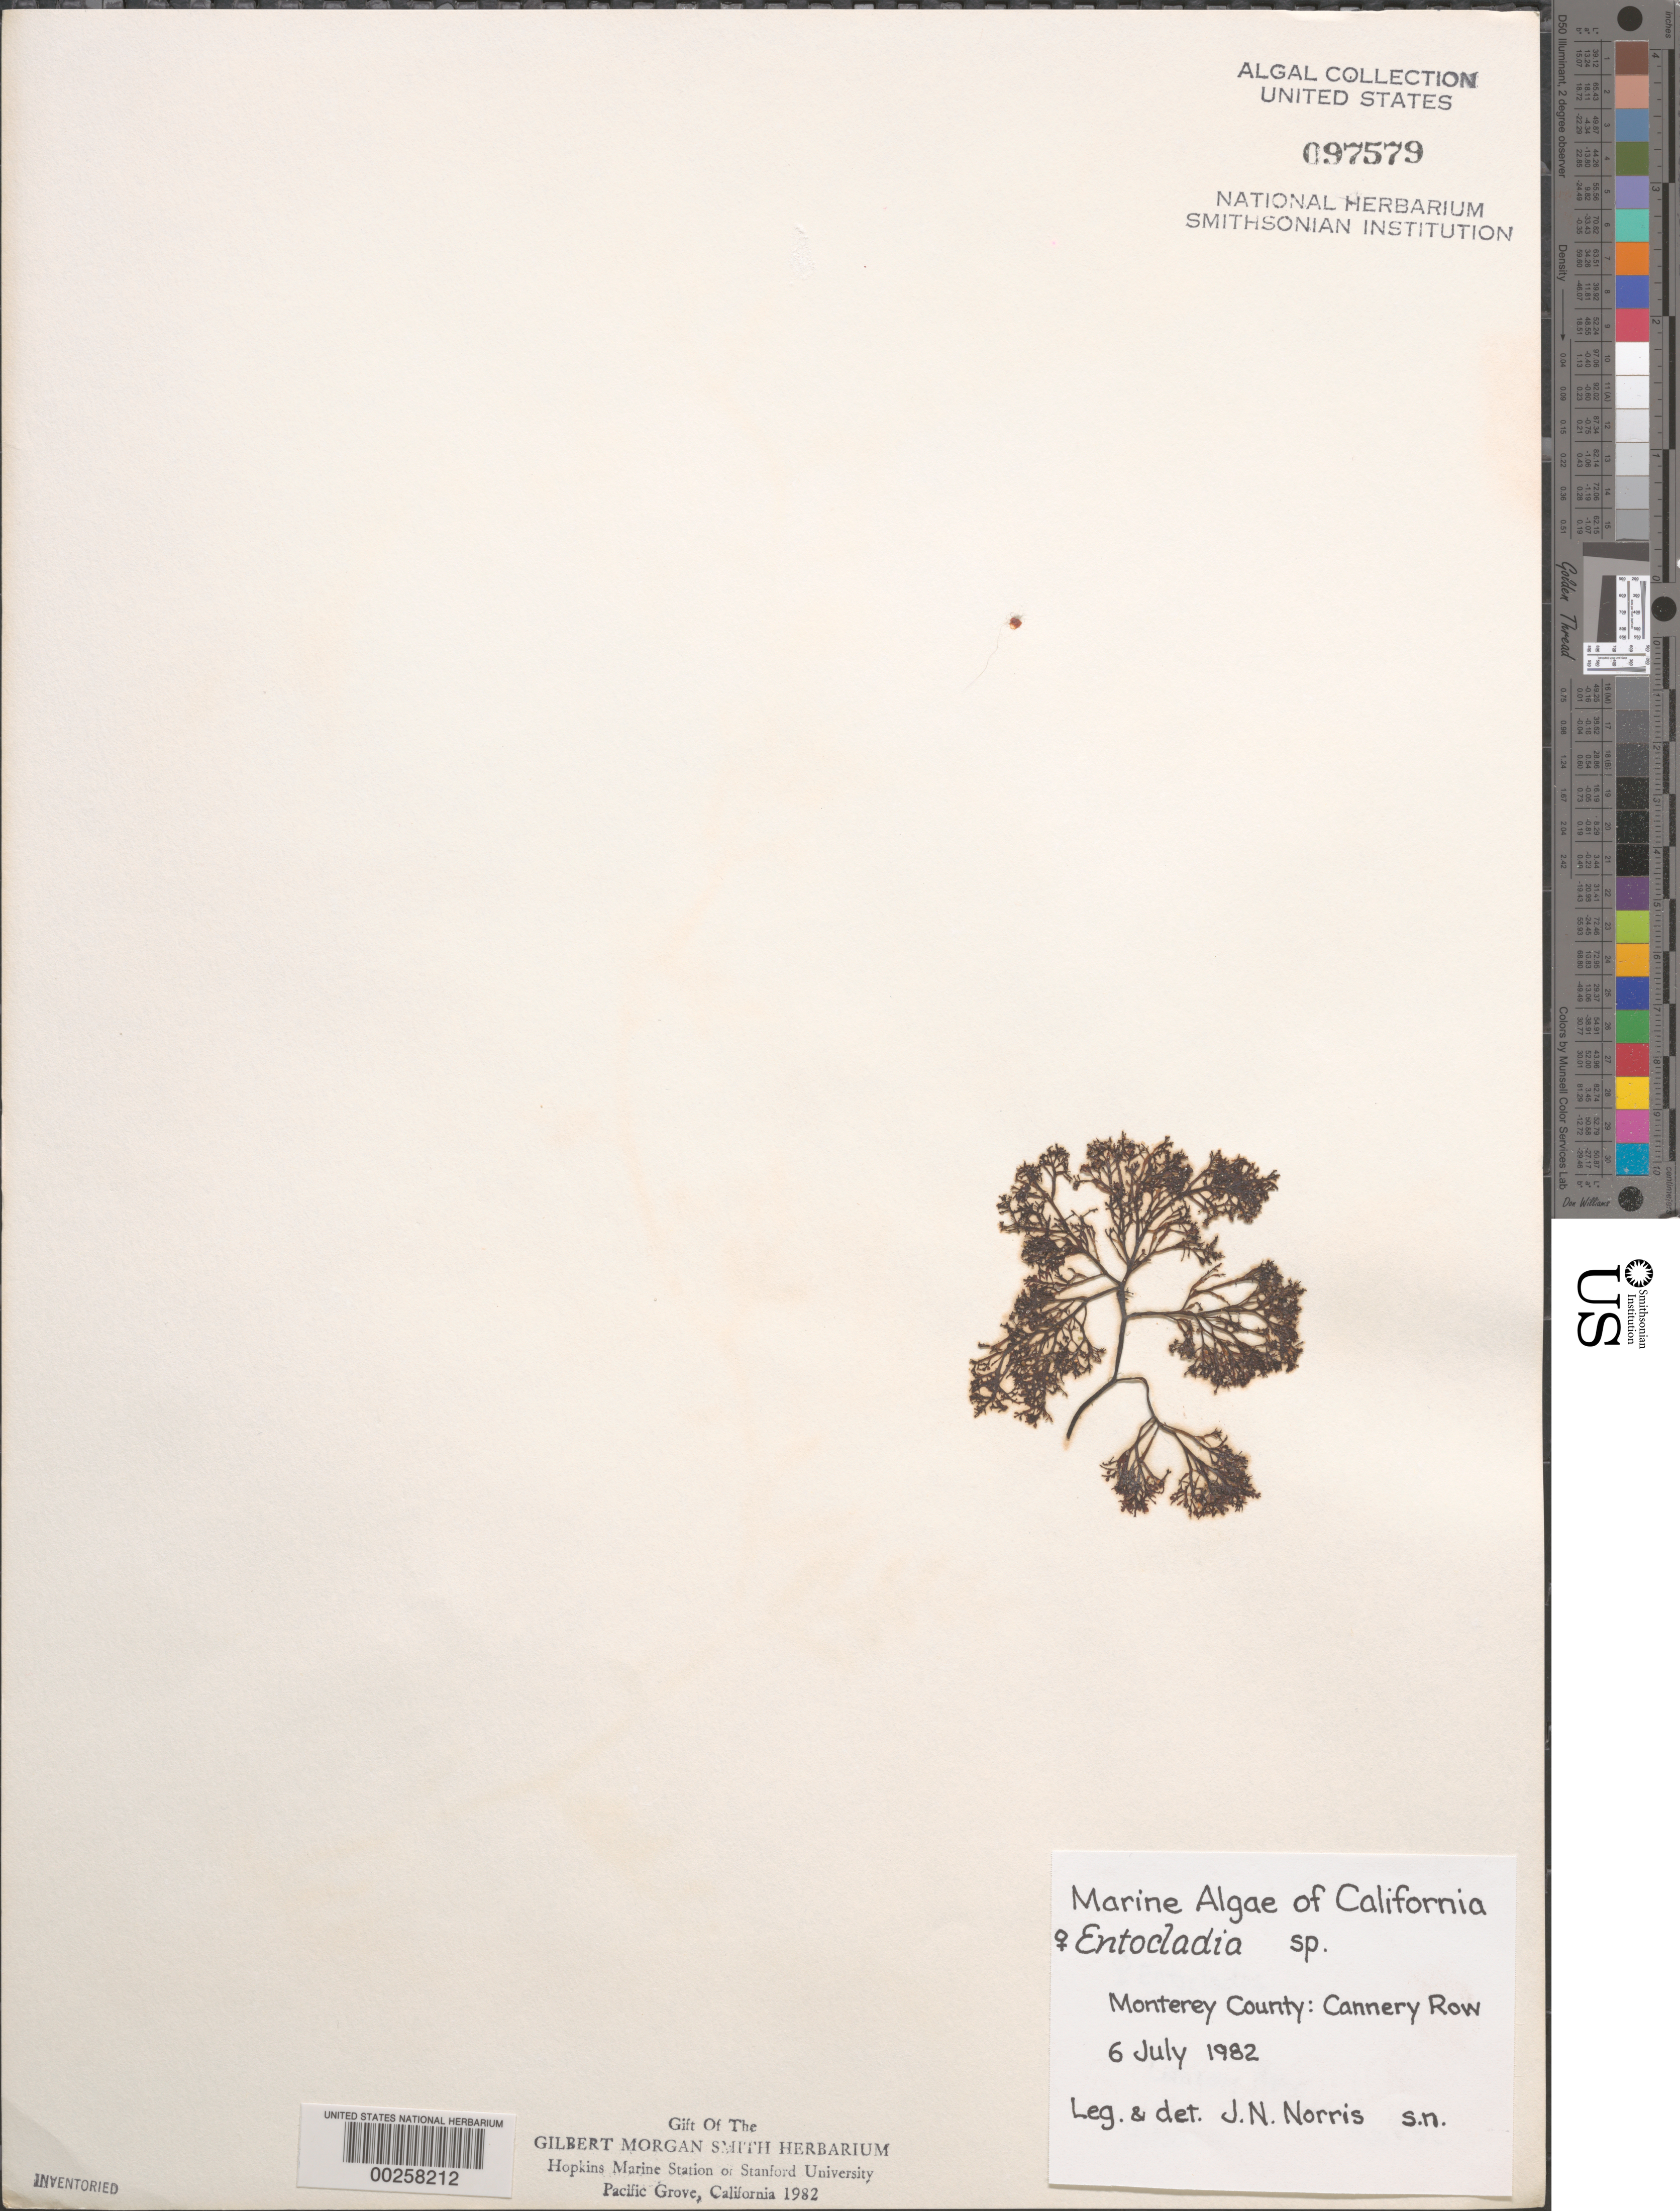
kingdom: Plantae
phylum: Chlorophyta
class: Ulvophyceae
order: Ulvales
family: Ulvellaceae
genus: Entocladia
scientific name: Entocladia sp.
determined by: Norris, James N.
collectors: J. N. Norris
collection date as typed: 06 Jul 1982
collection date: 1982-07-06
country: United States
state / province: California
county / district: Monterey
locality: Cannery Row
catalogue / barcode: US 97579